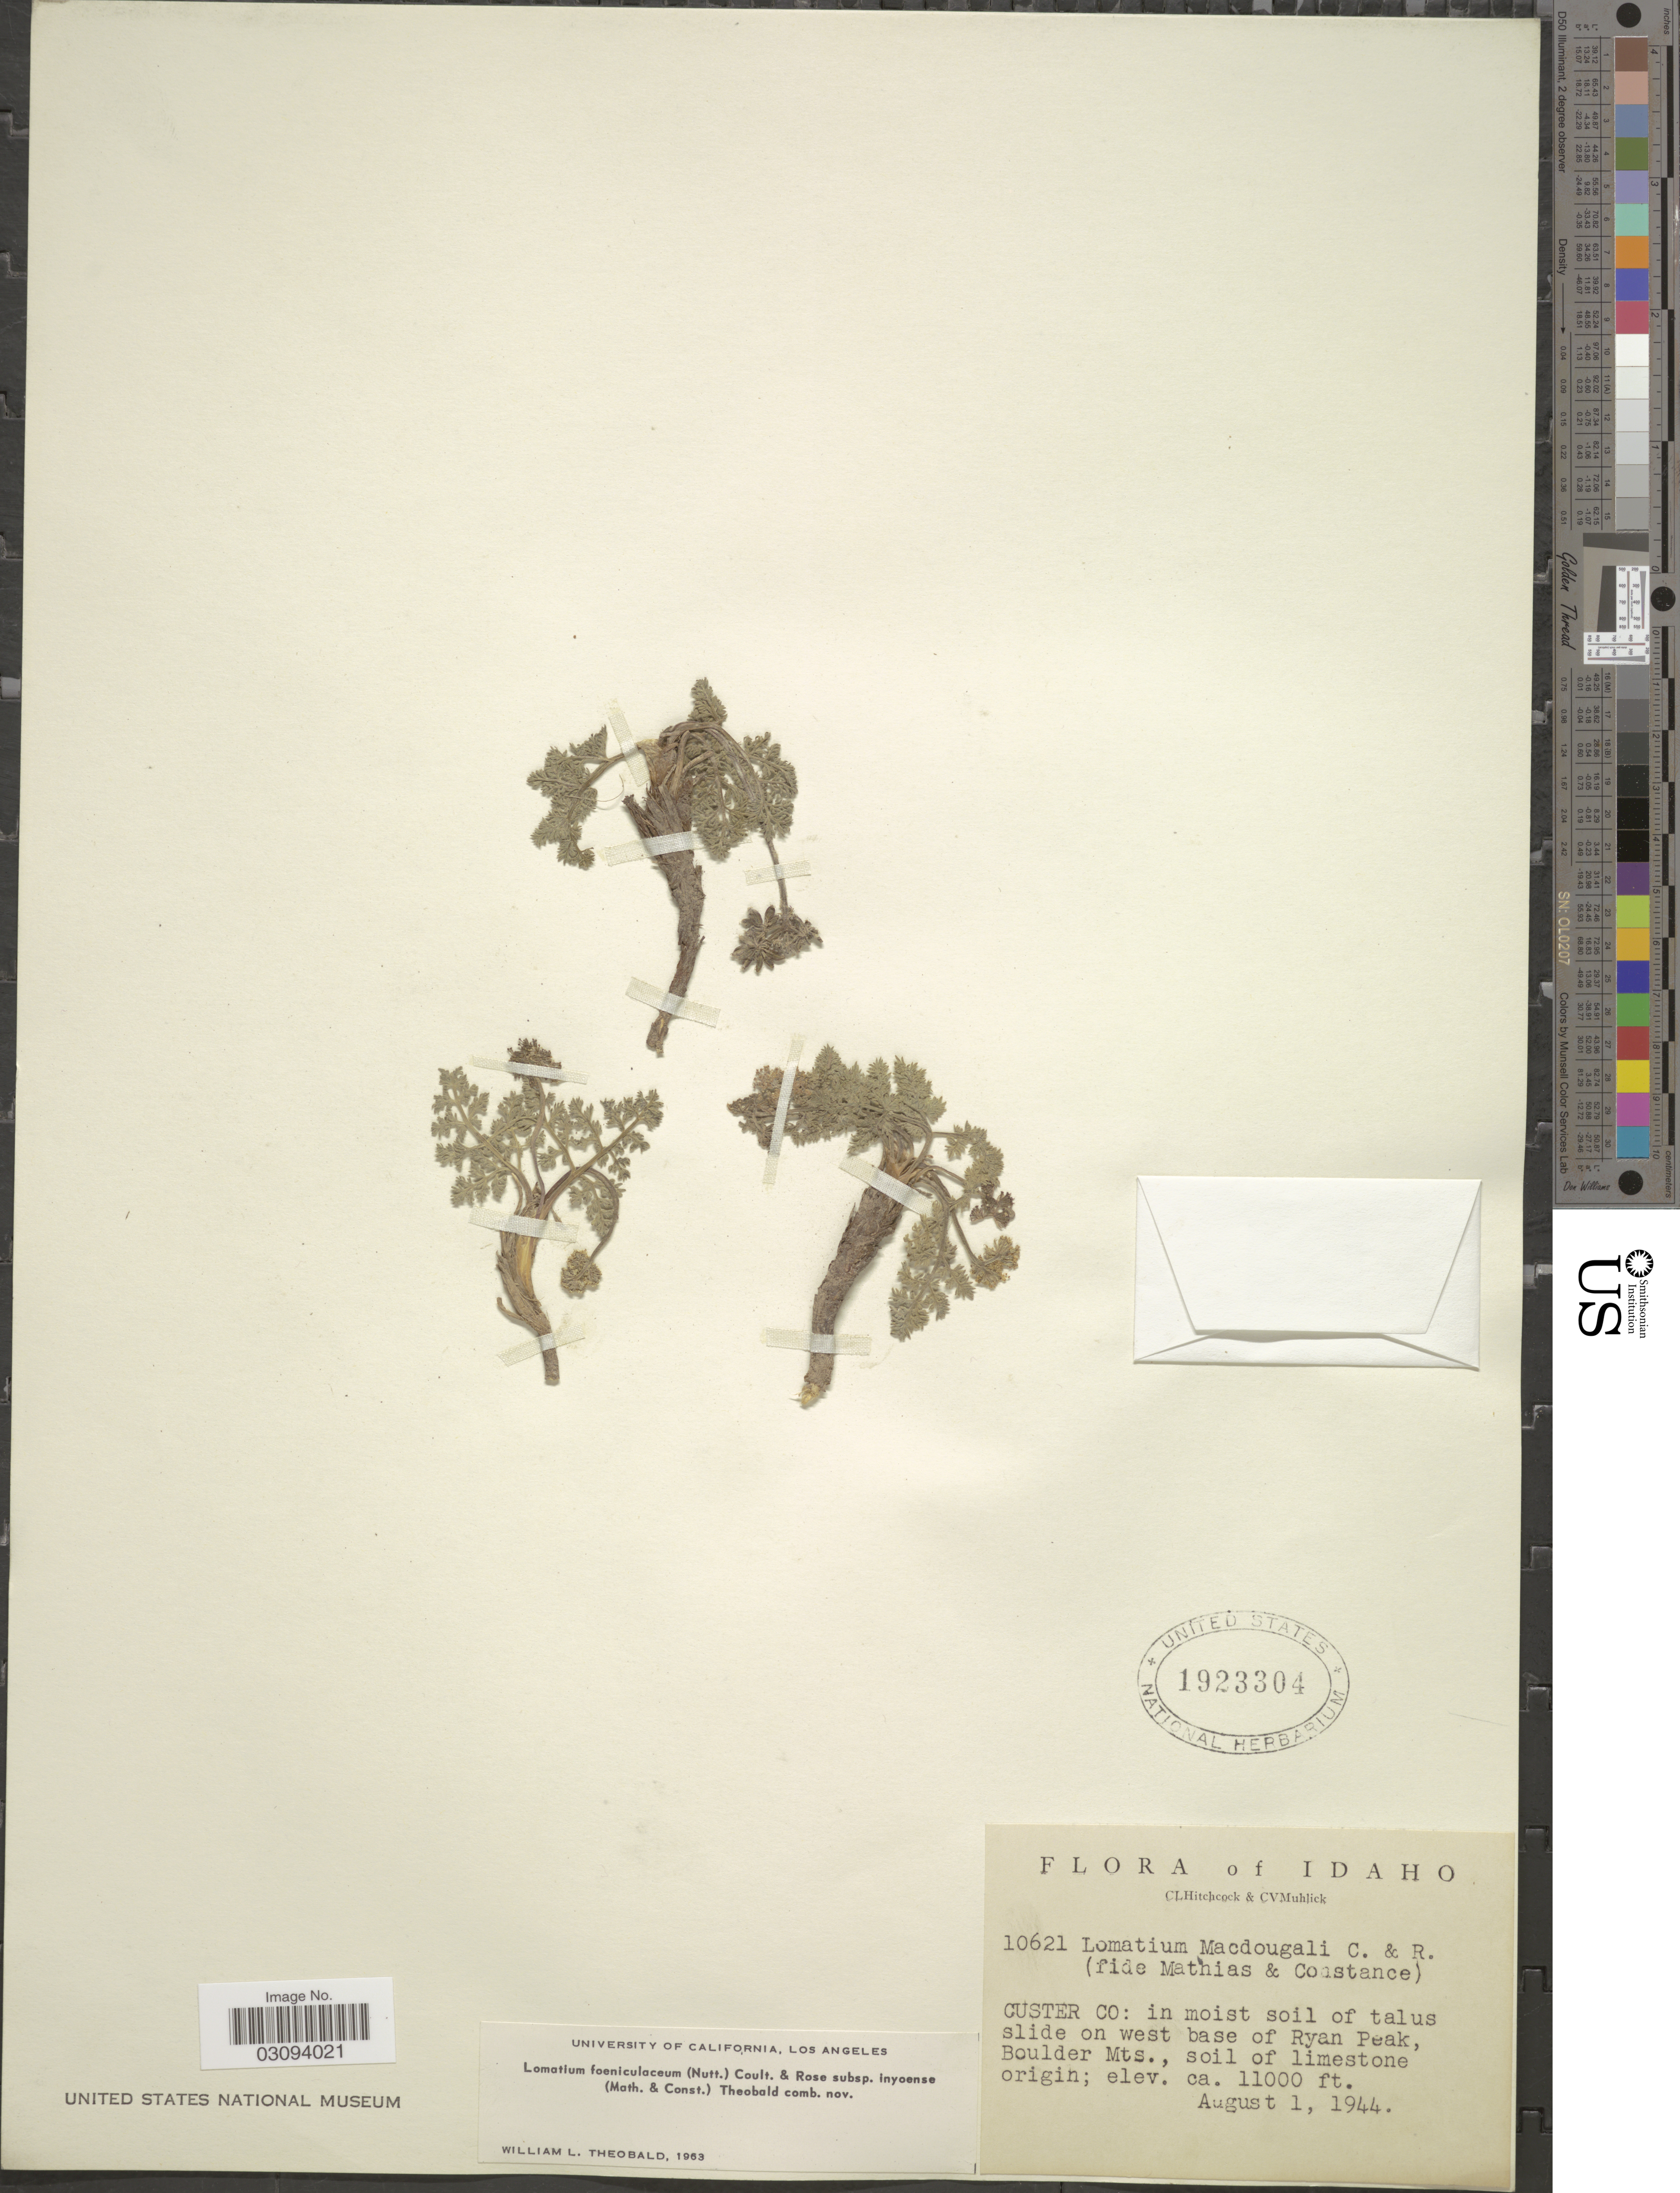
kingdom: Plantae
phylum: Tracheophyta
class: Magnoliopsida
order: Apiales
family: Apiaceae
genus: Lomatium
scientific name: Lomatium foeniculaceum subsp. inyoense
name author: (Mathias & Constance) W.L. Theob.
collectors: C. L. Hitchcock & C. V. Muhlick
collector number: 10621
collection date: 1944-08-01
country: United States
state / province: Idaho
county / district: Custer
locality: in moist soil of talus slide on west base of Ryan Peak, Boulder Mts.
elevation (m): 3353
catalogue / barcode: US 1923304